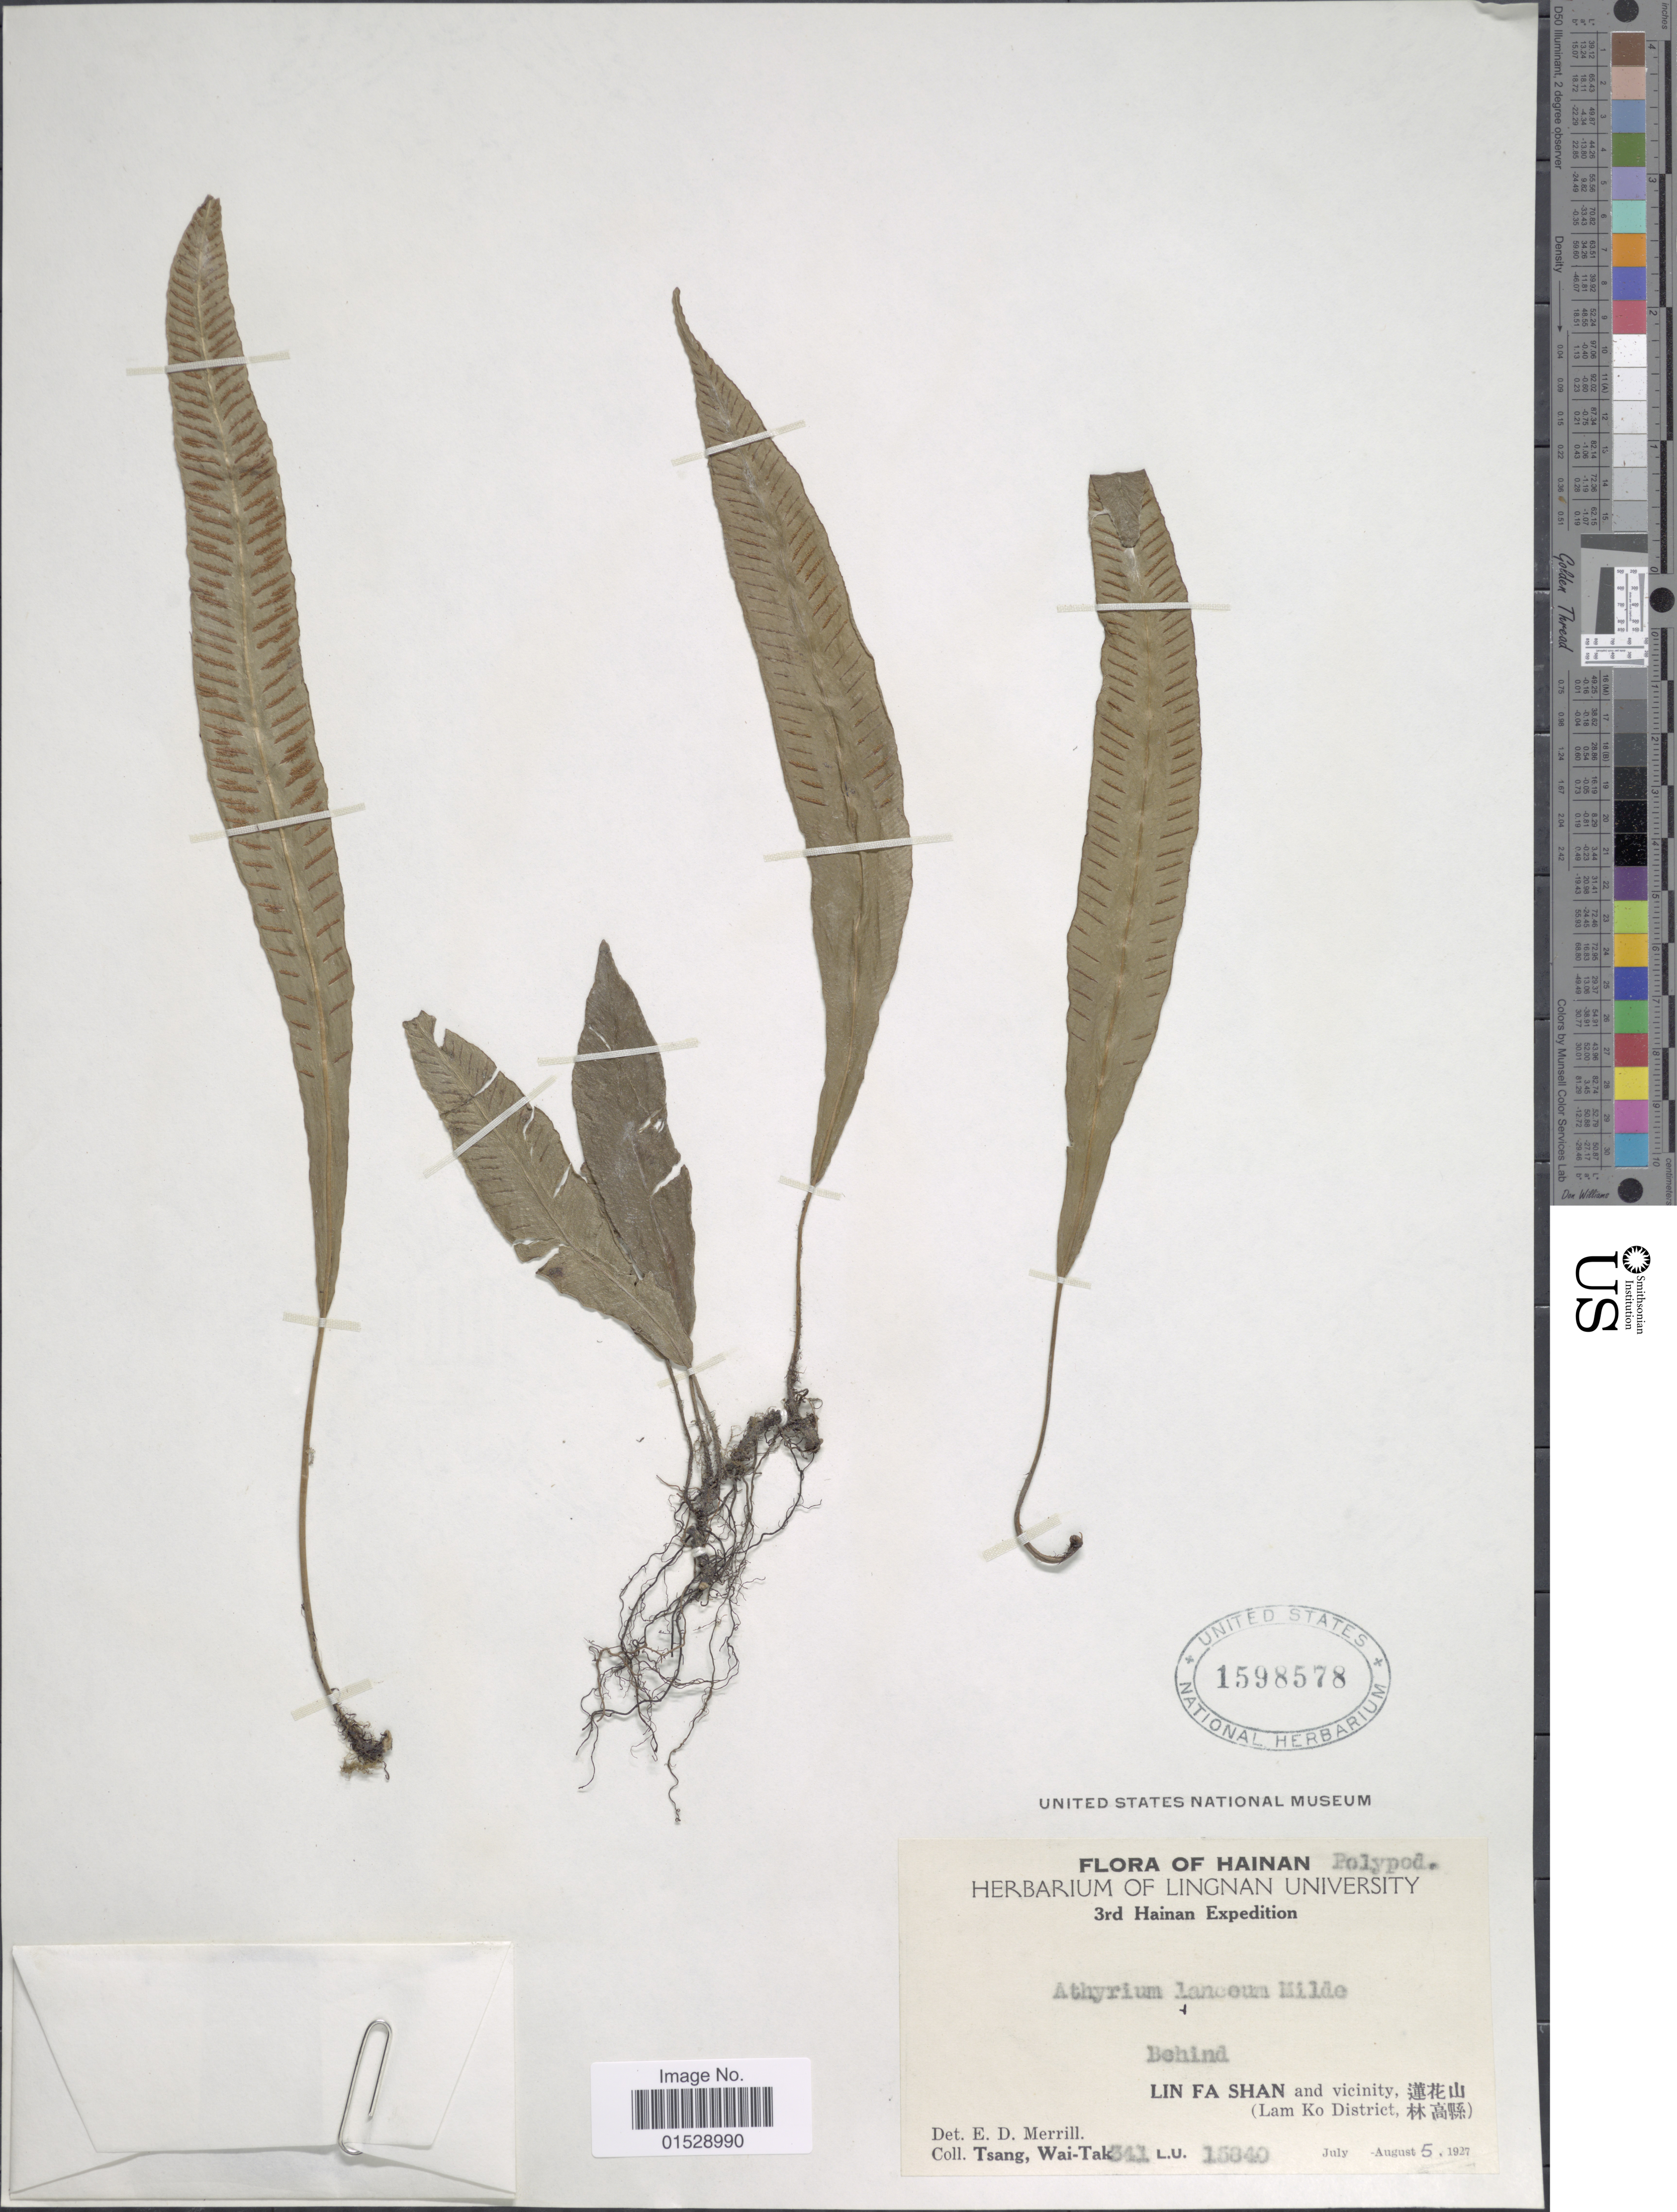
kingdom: Plantae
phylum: Tracheophyta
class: Polypodiopsida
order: Polypodiales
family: Athyriaceae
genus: Deparia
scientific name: Deparia lancea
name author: (Thunb.) Fraser-Jenk.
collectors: W. T. Tsang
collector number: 341/ 15340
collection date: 1927-08-05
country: China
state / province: Hainan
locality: Hainan, behind Lin Fa Shanand vicinity, (Lam Ko District)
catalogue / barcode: US 1598578